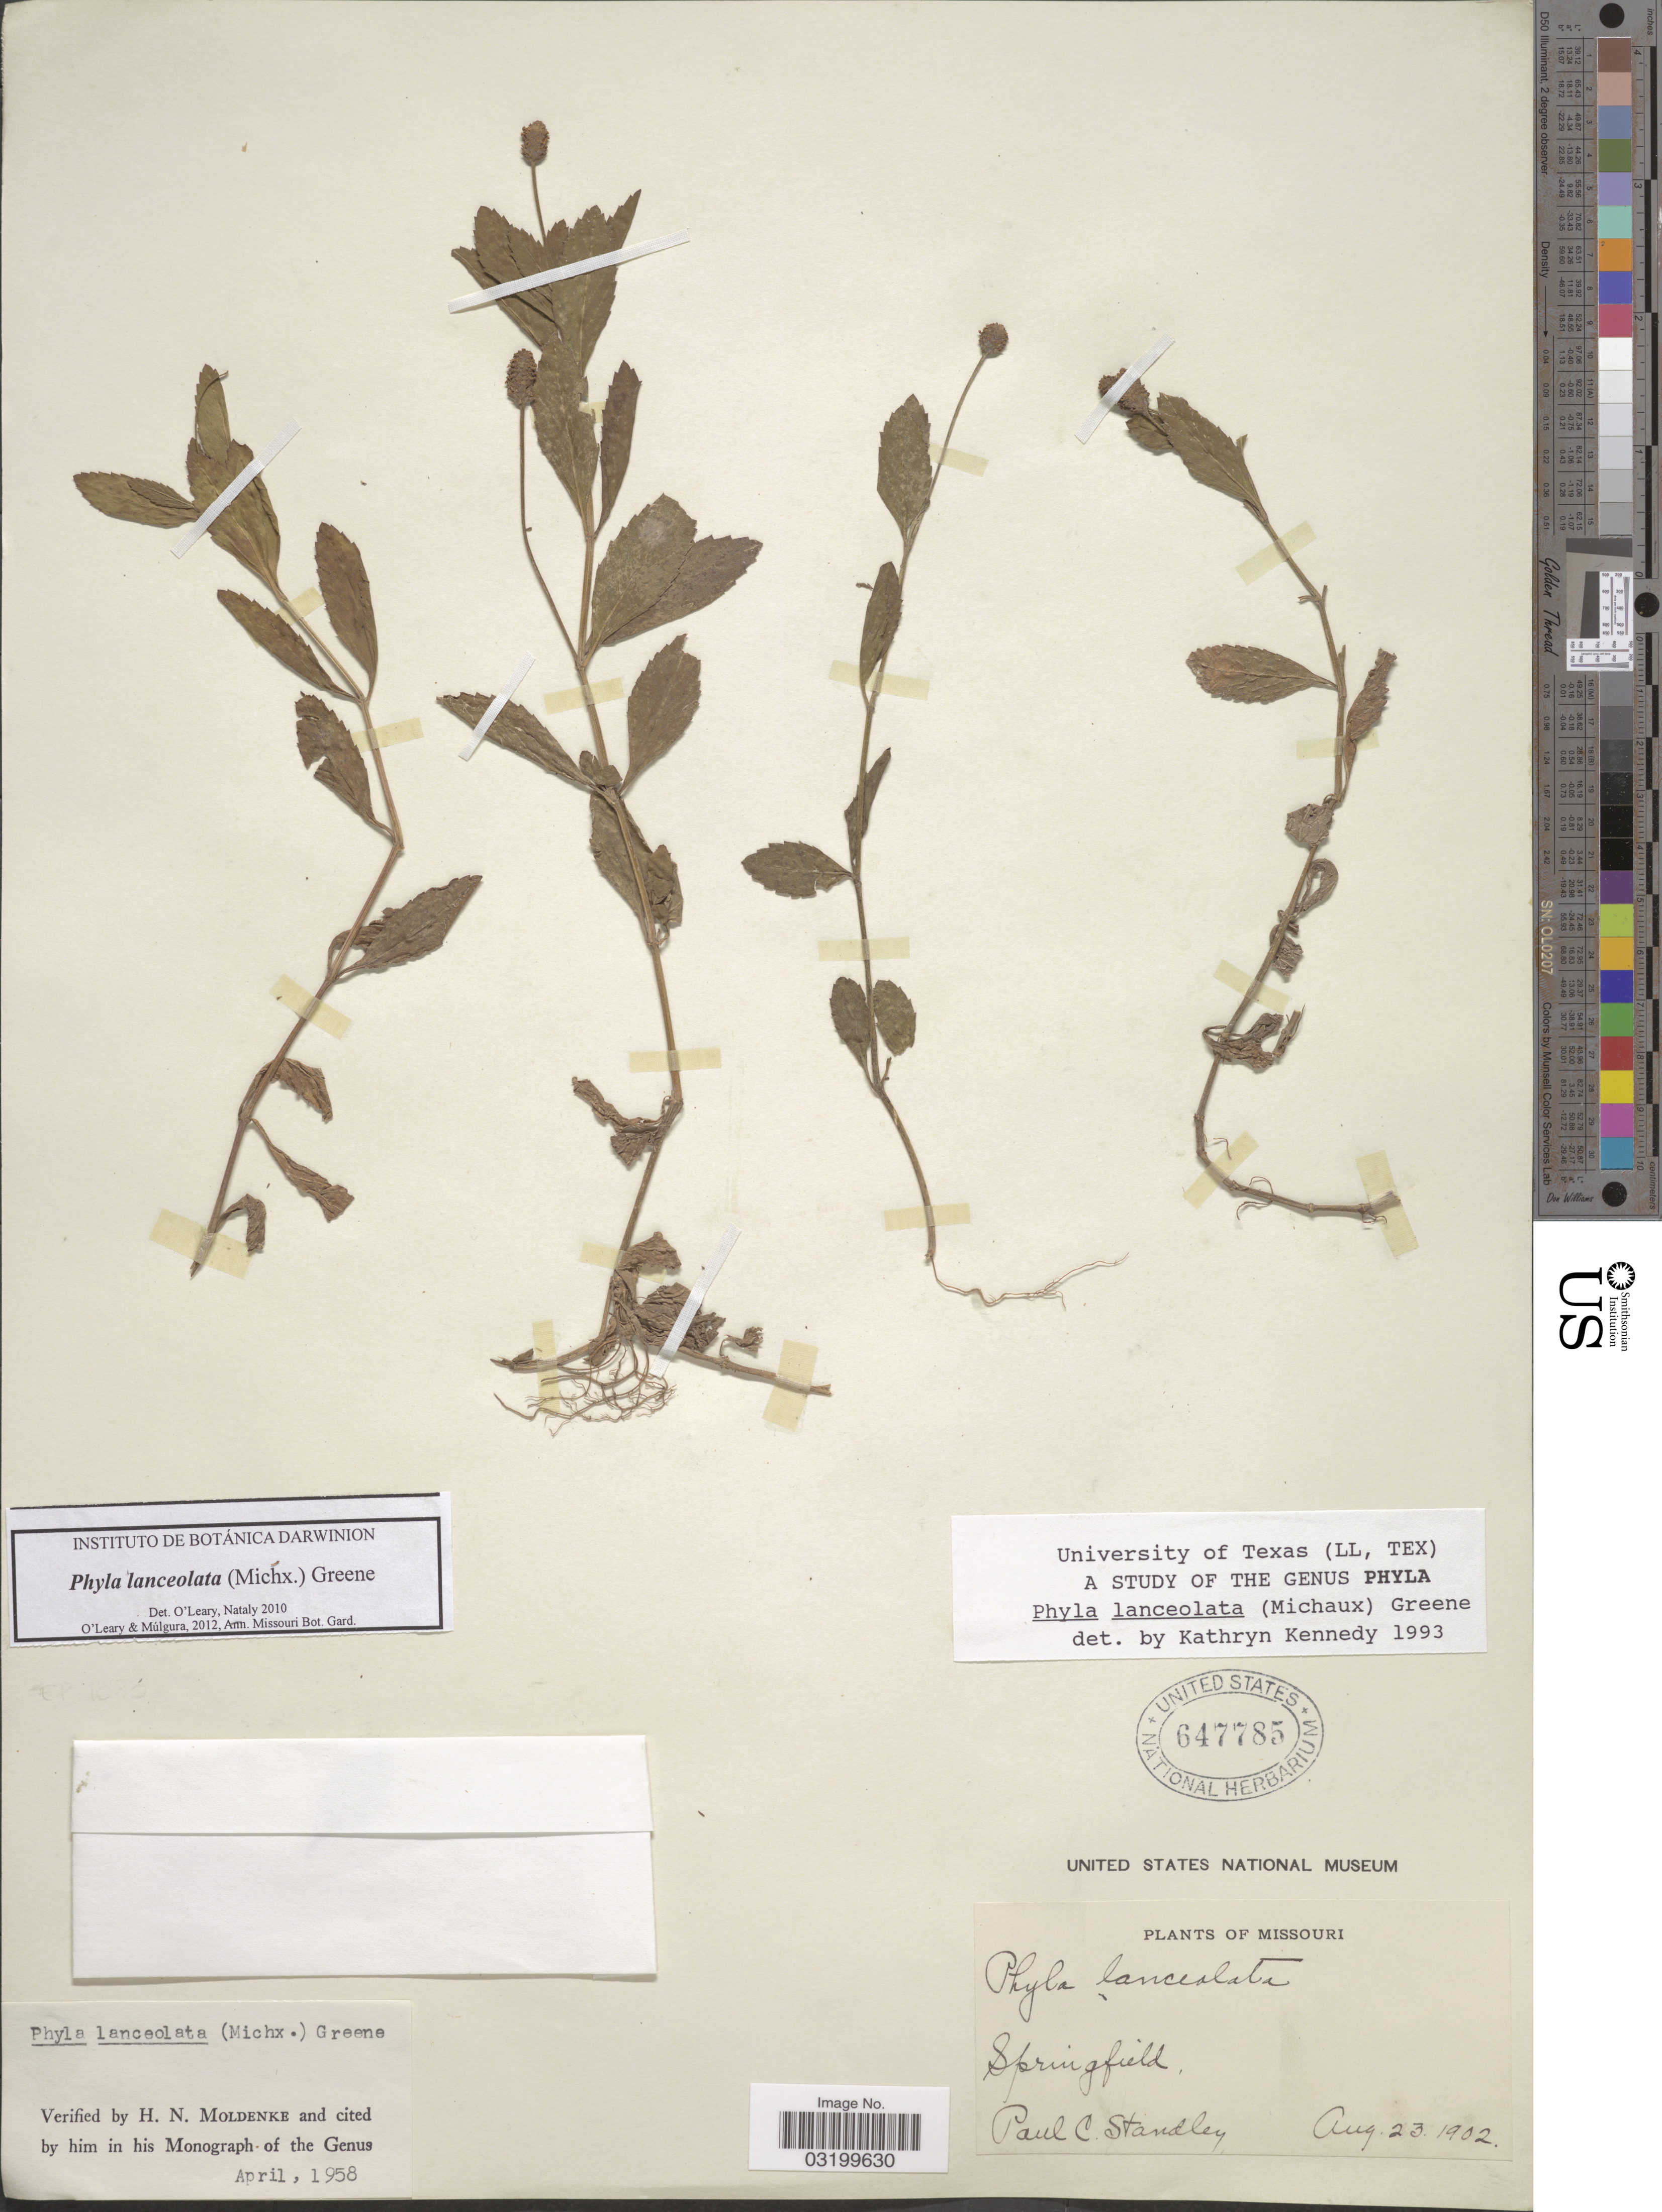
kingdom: Plantae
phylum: Tracheophyta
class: Magnoliopsida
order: Lamiales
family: Verbenaceae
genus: Phyla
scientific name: Phyla lanceolata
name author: (Michx.) Greene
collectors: P. C. Standley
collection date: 1902-08-23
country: United States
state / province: Missouri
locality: Springfield.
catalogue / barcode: US 647785